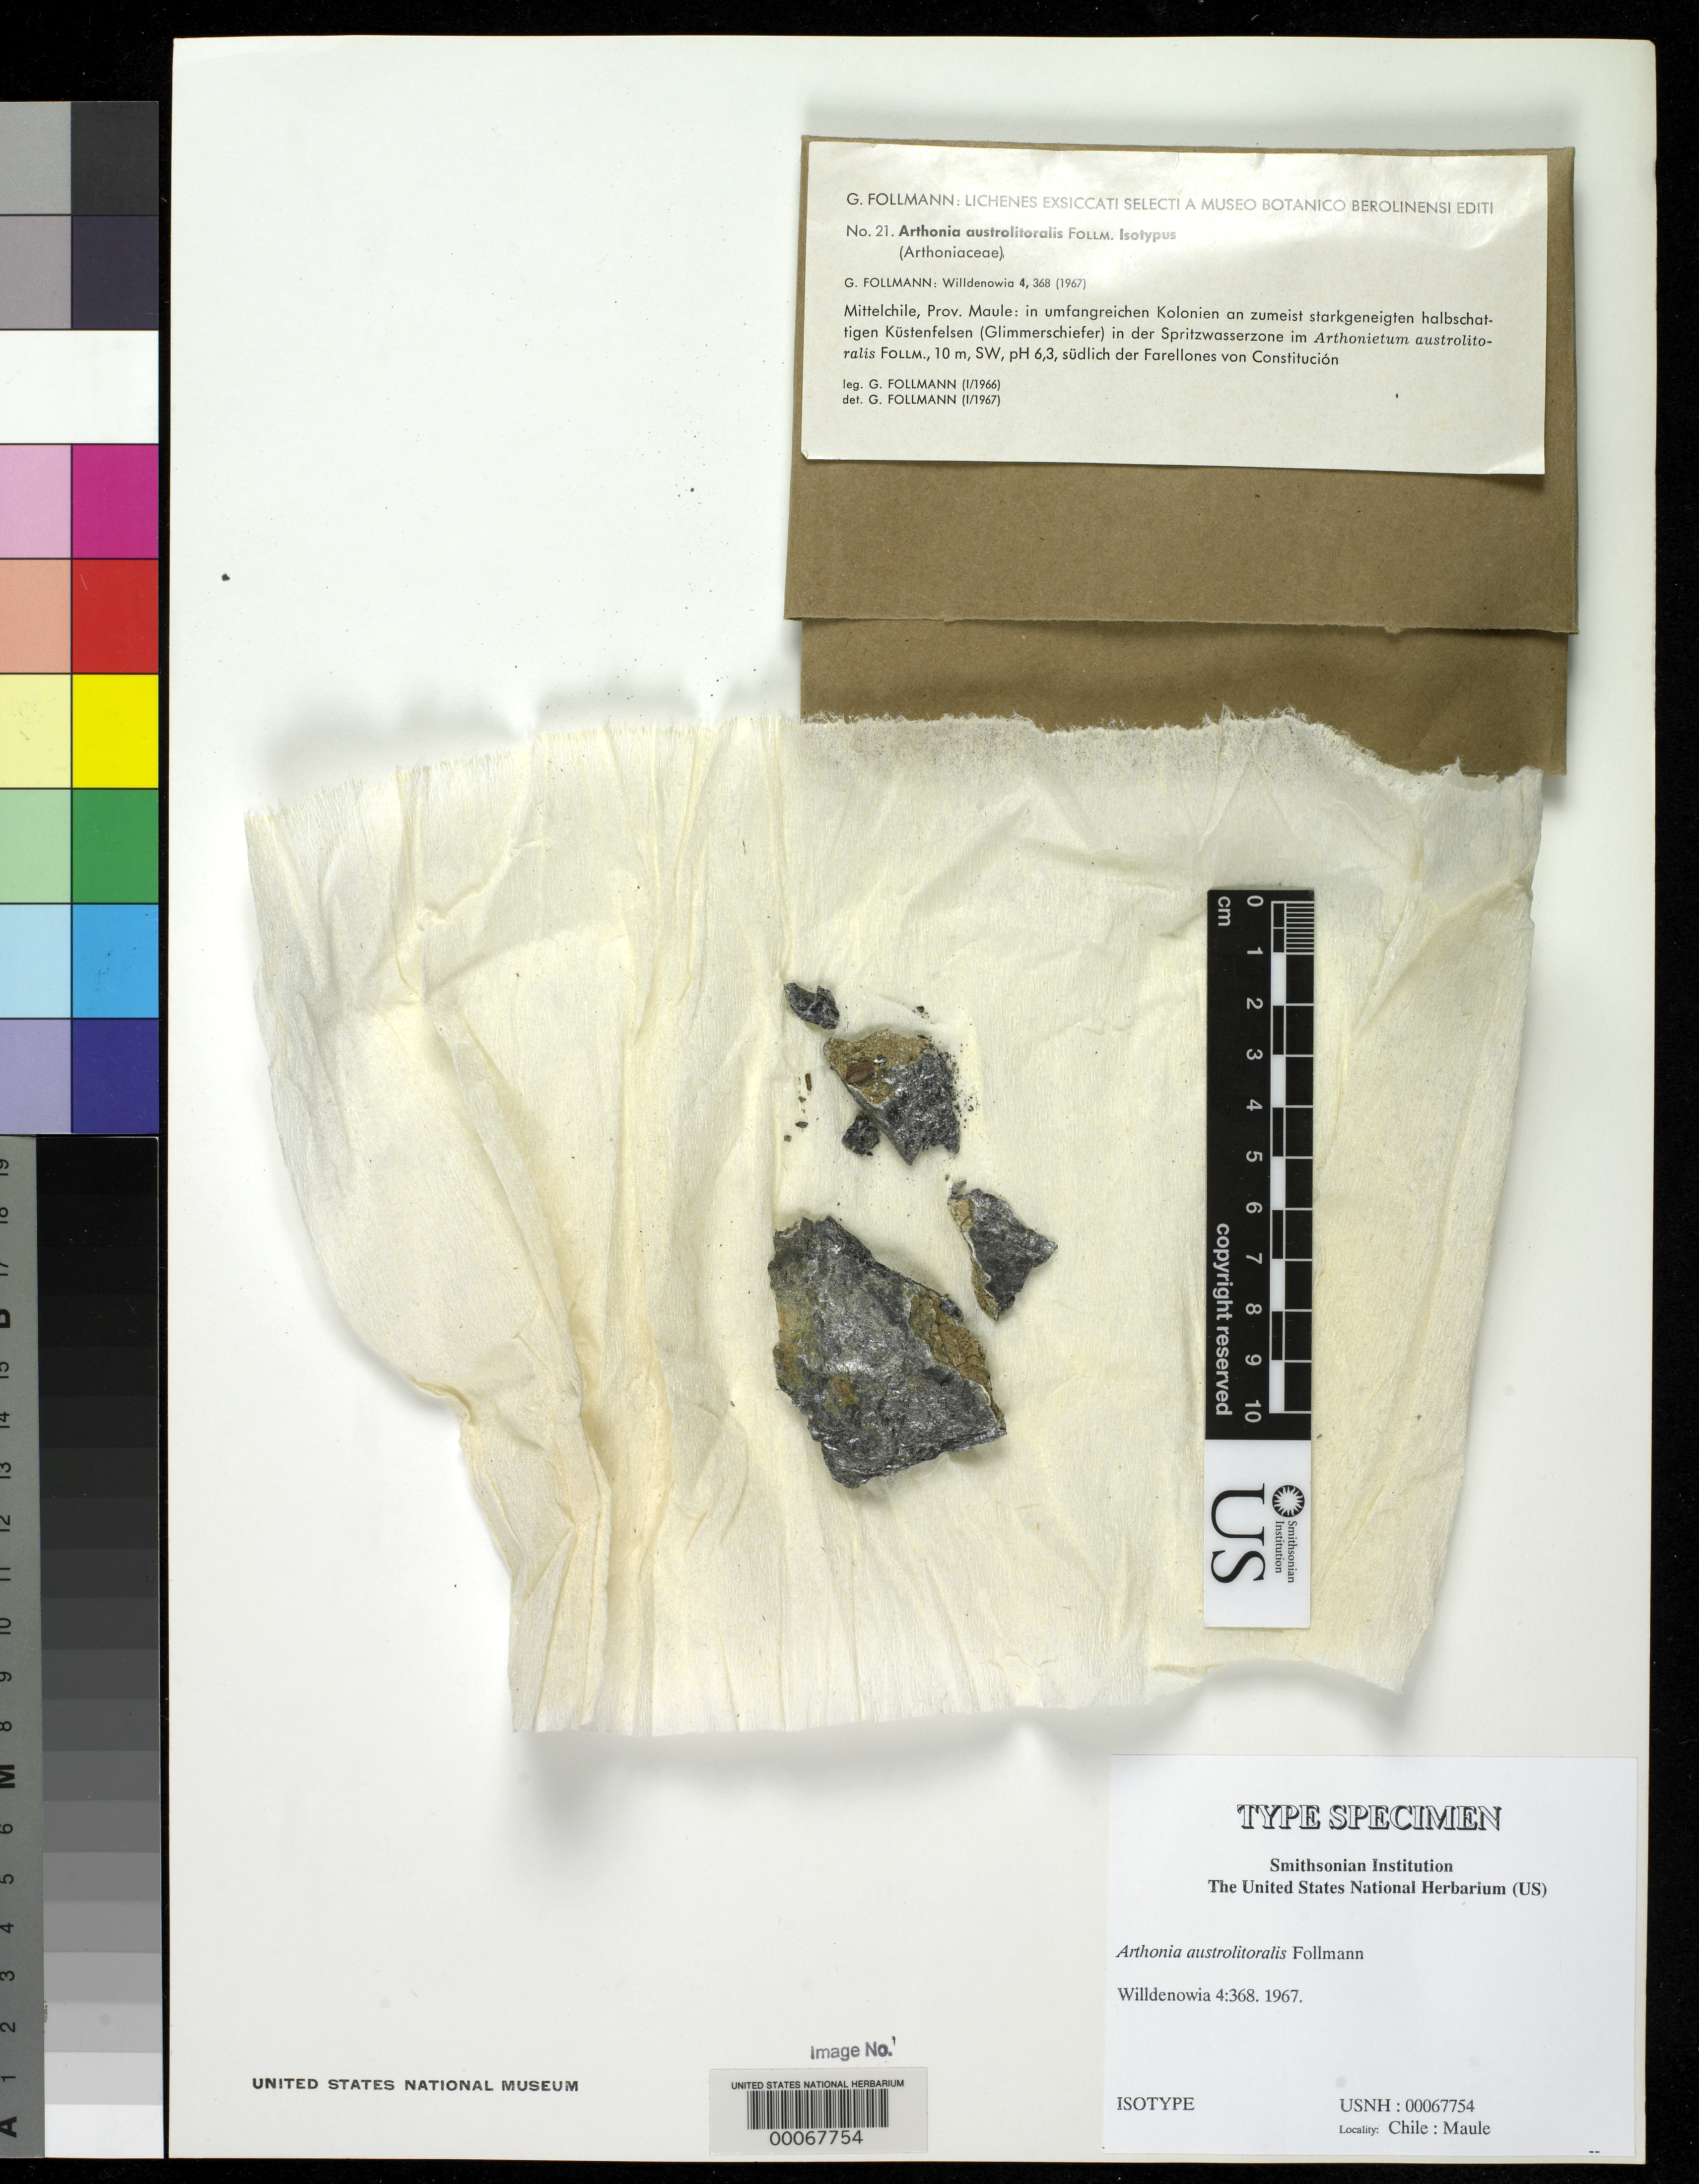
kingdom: Fungi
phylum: Ascomycota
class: Arthoniomycetes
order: Arthoniales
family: Arthoniaceae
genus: Arthonia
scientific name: Arthonia austrolitoralis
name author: Follmann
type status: Isotype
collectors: G. Follmann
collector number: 16484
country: Chile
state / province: Maule (VII)